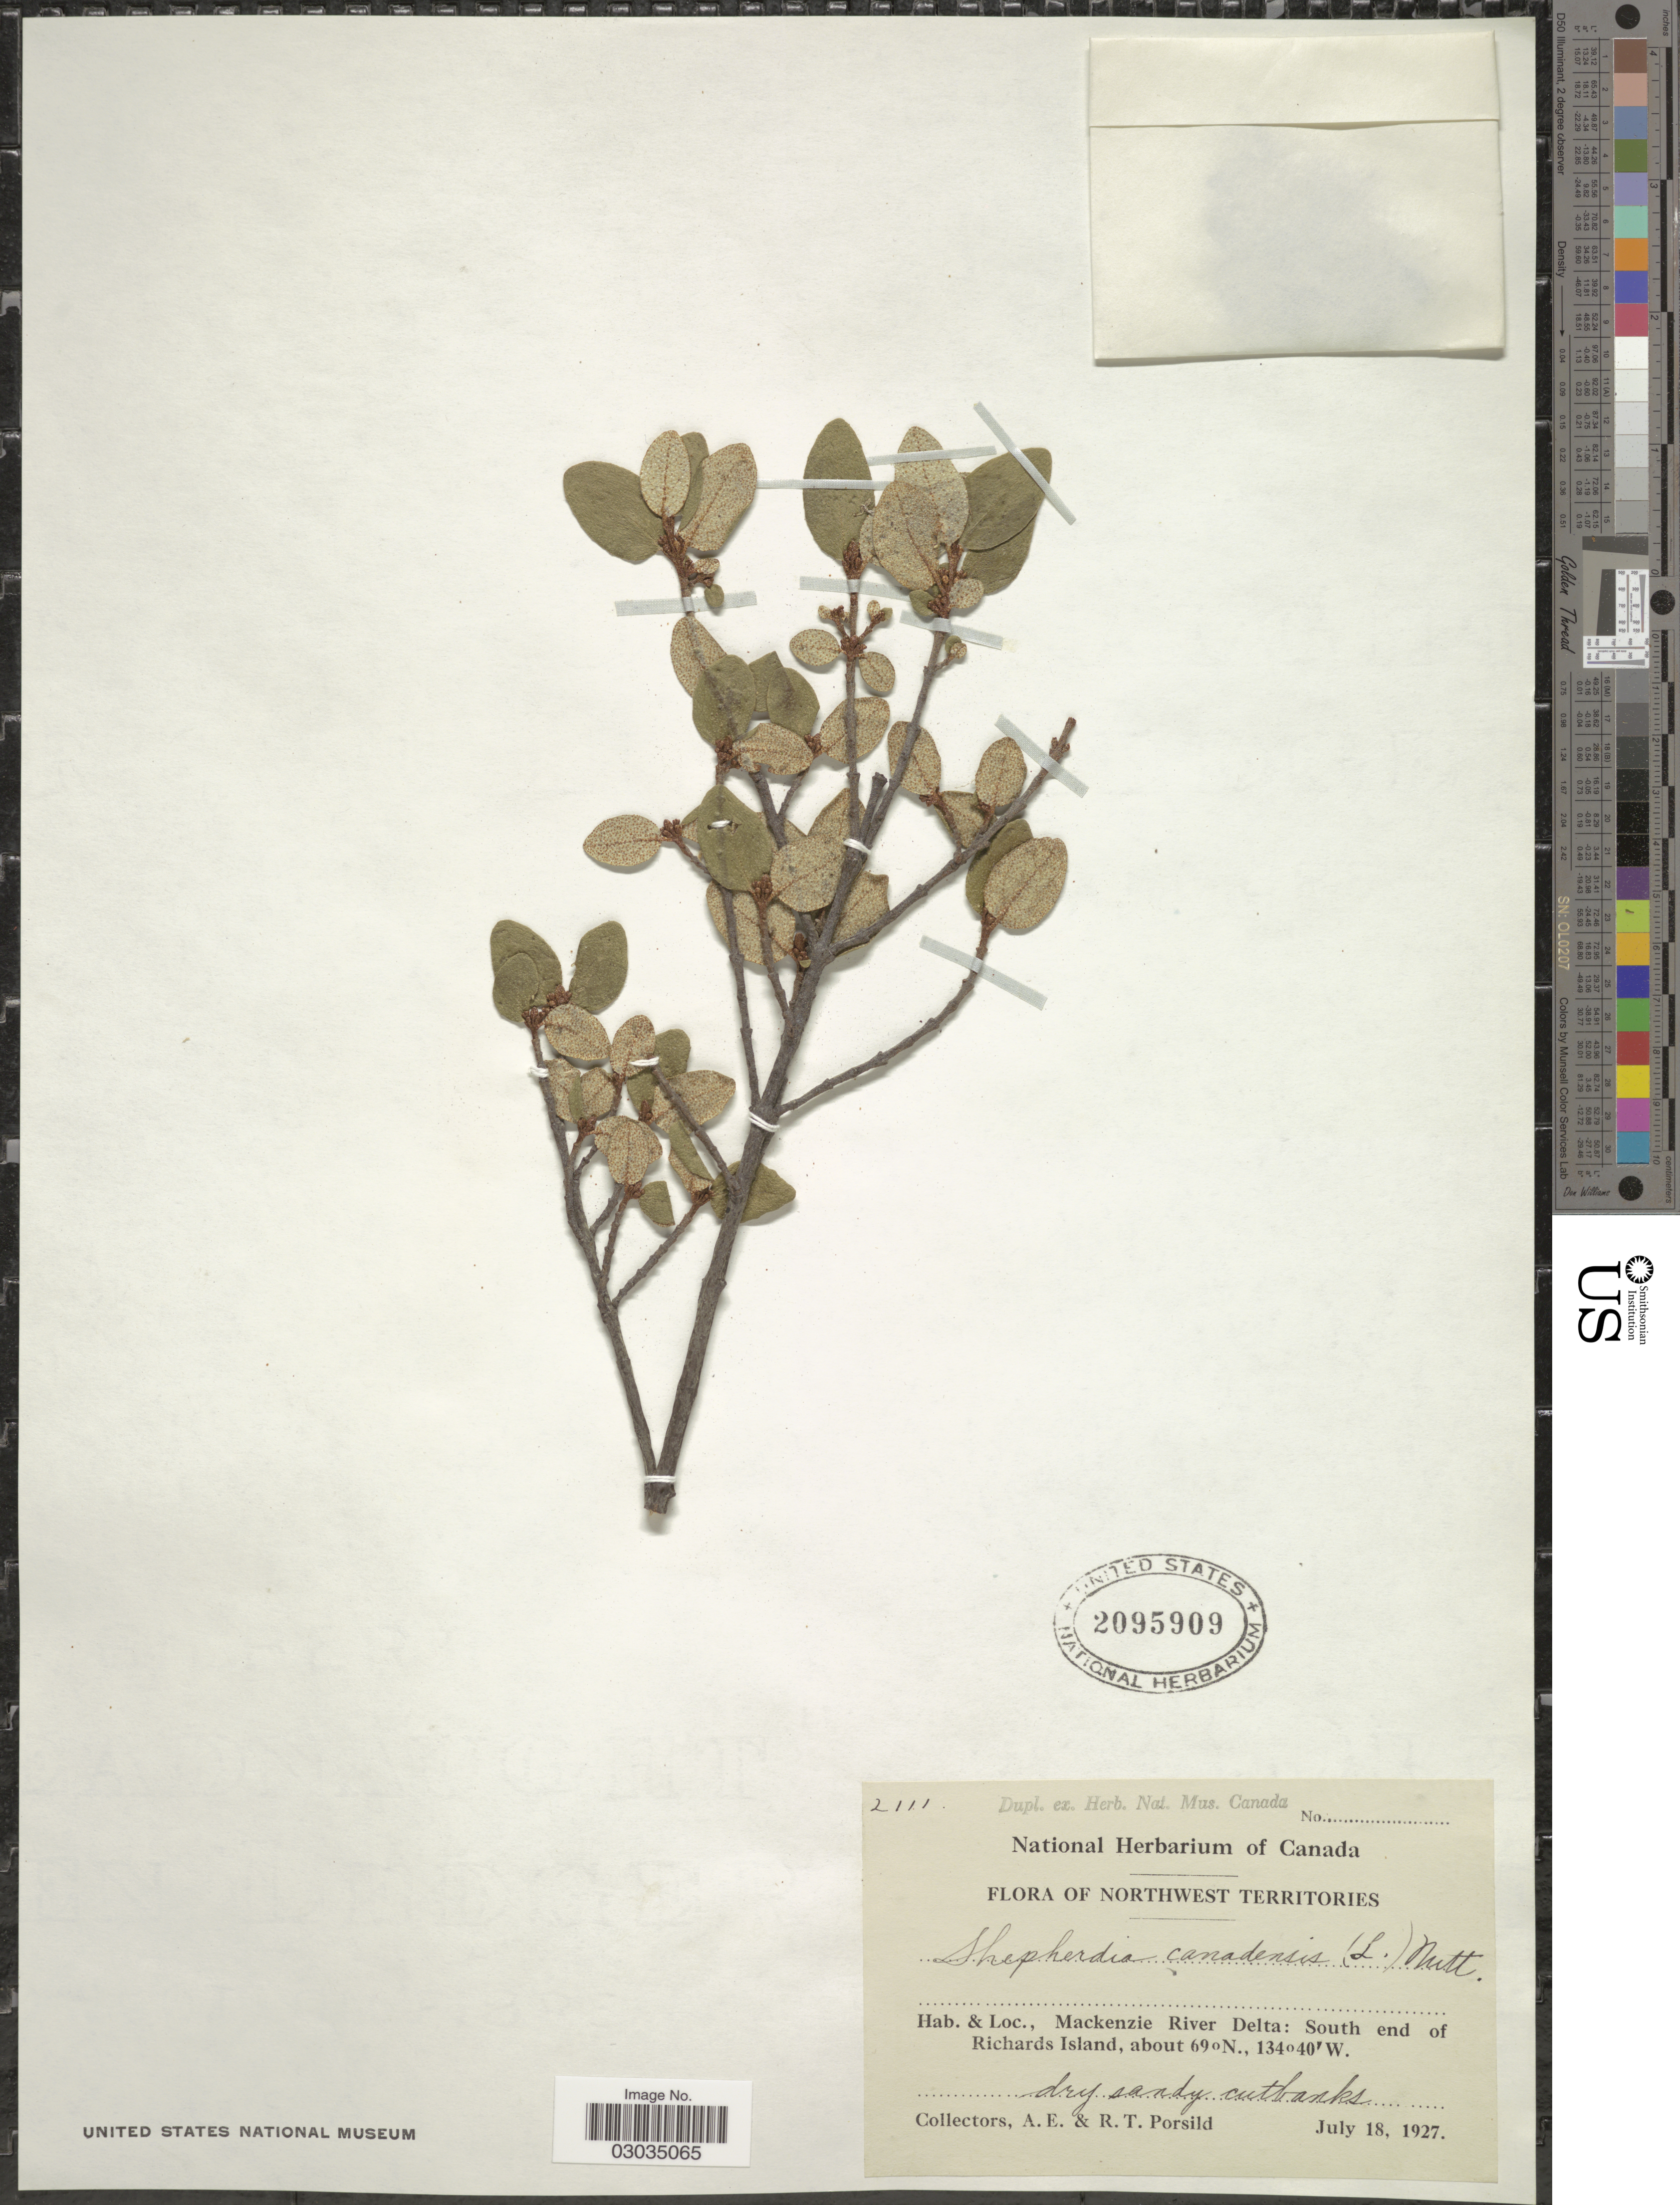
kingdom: Plantae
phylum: Tracheophyta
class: Magnoliopsida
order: Rosales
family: Elaeagnaceae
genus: Shepherdia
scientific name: Shepherdia canadensis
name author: (L.) Nutt.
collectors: A. E. Porsild & R. T. Porsild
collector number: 2111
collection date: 1927-07-18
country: Canada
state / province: Northwest Territories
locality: Mackenzie River Delta: South end of Richards Island.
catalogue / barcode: US 2095909